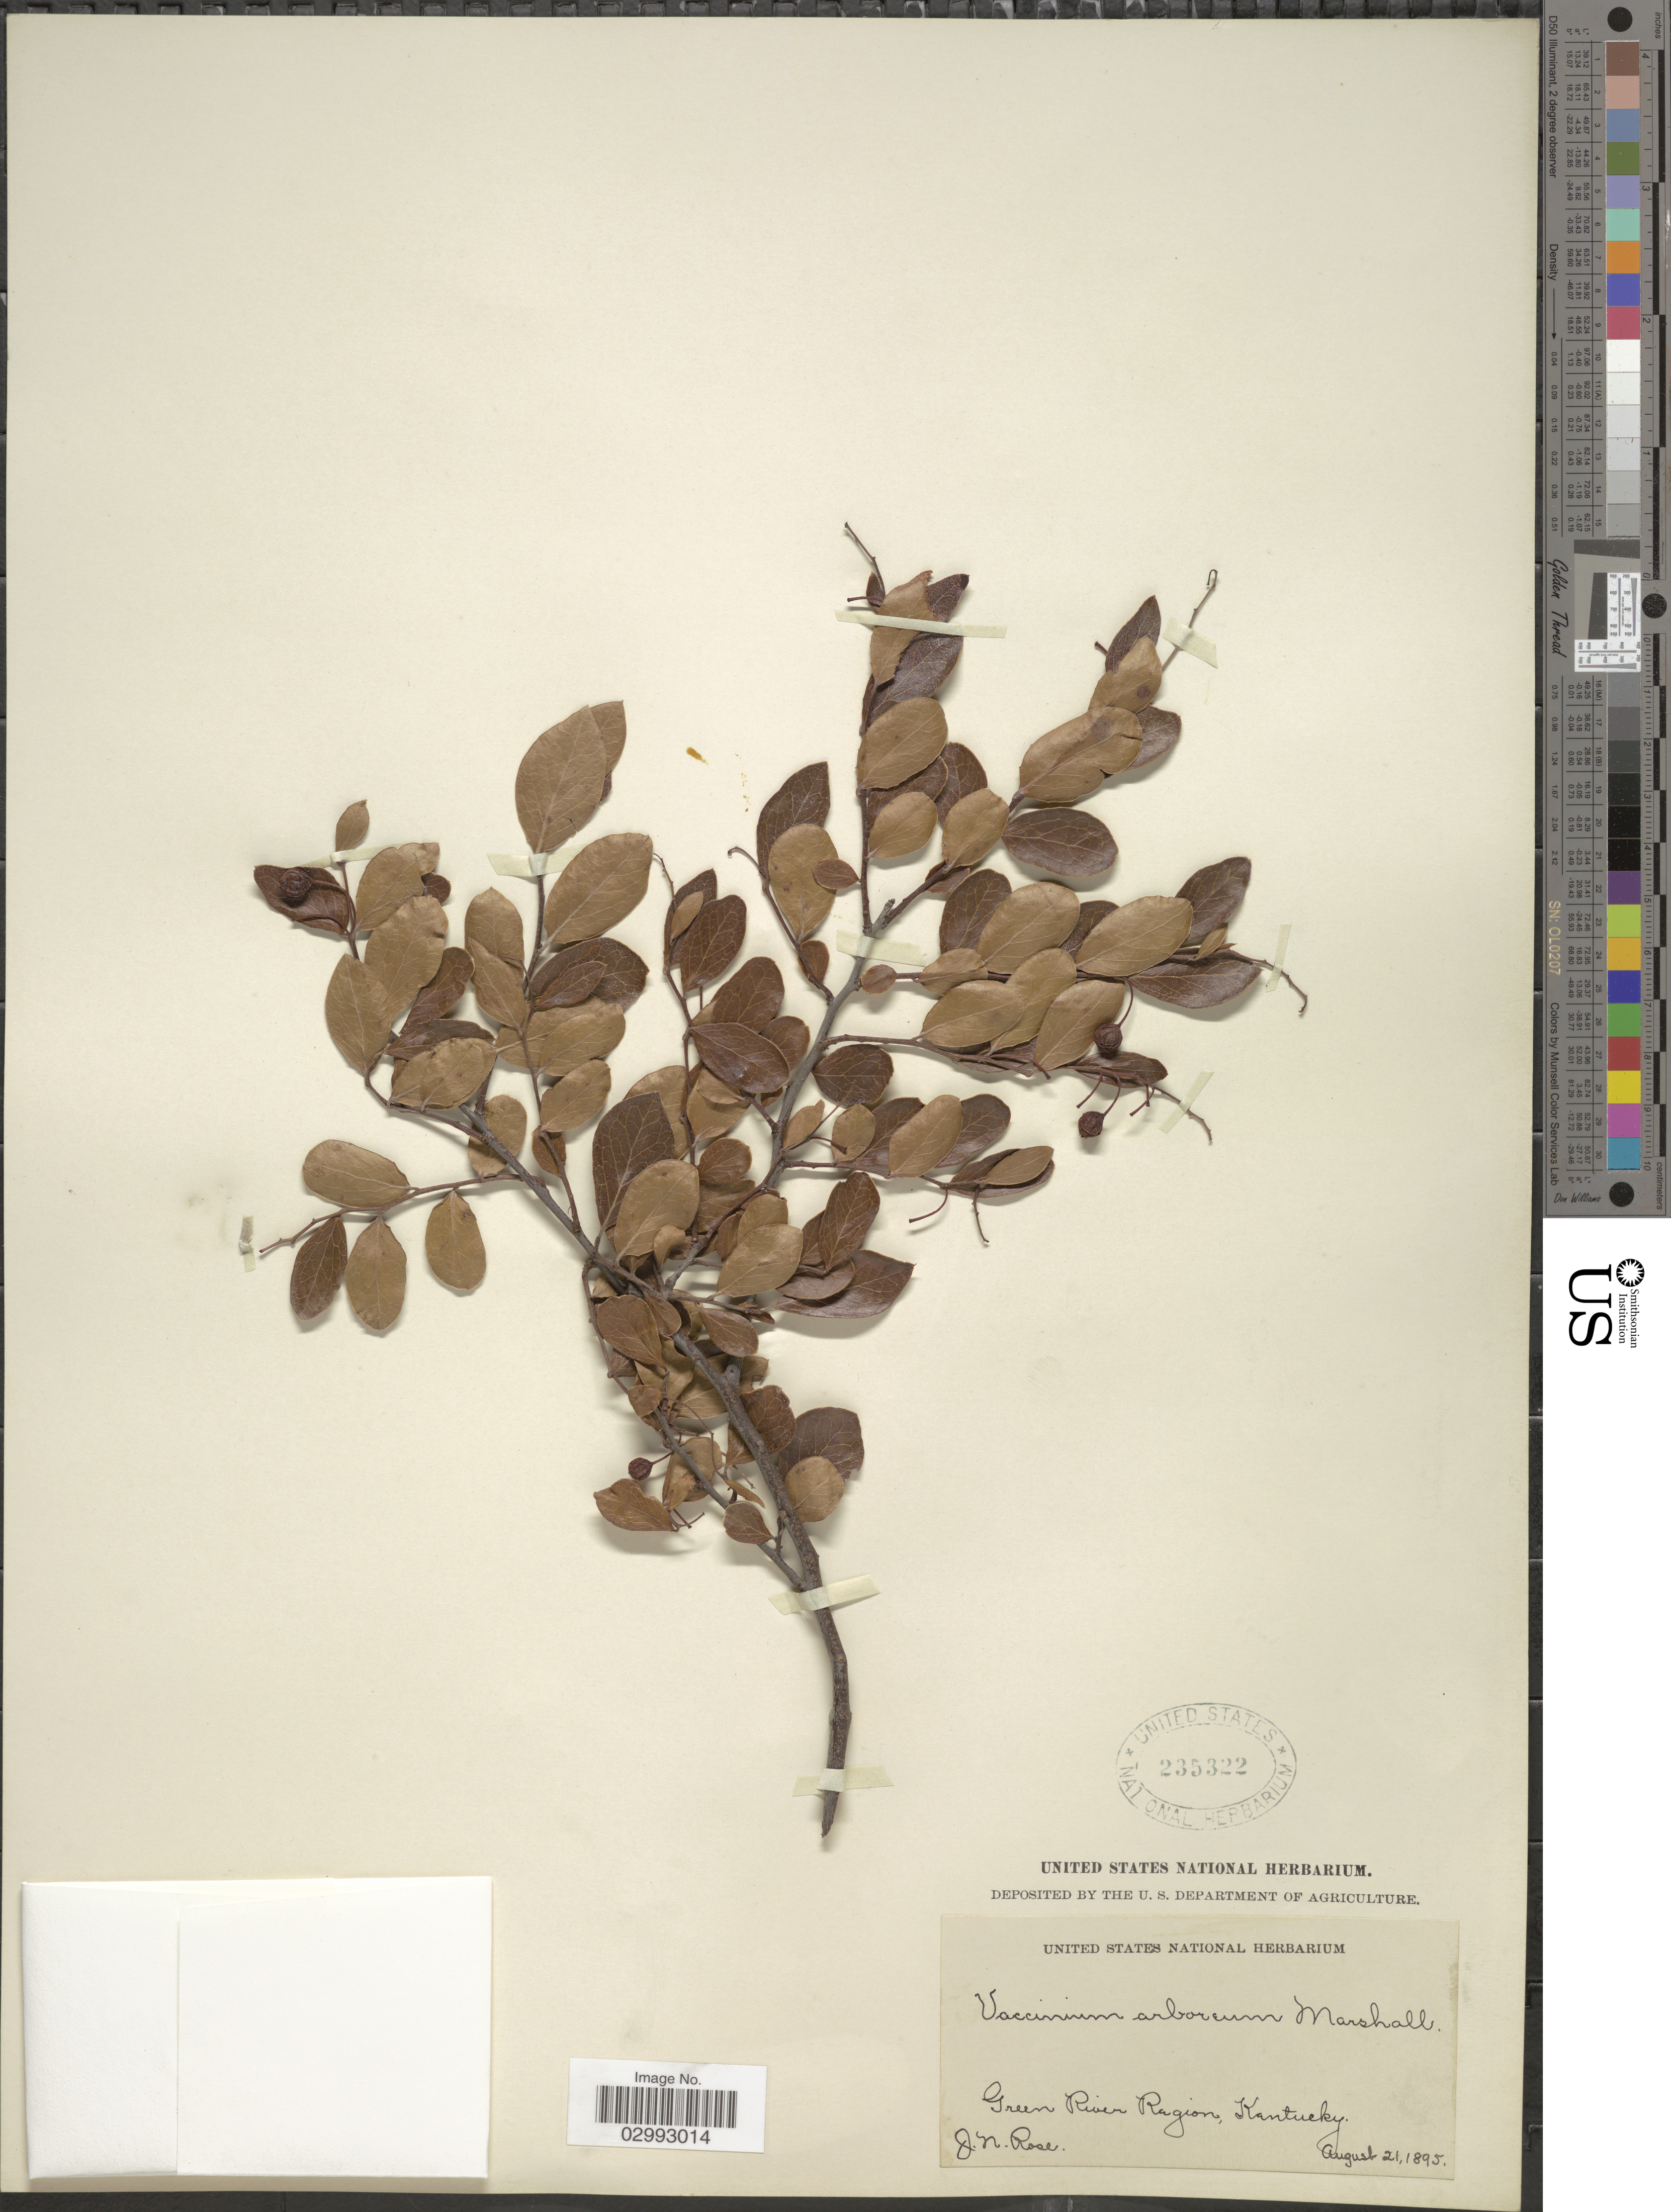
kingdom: Plantae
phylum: Tracheophyta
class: Magnoliopsida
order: Ericales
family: Ericaceae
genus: Batodendron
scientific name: Batodendron arboreum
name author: Nutt.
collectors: J. N. Rose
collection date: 1895-08-21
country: United States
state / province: Kentucky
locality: Green River Region.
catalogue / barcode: US 235322